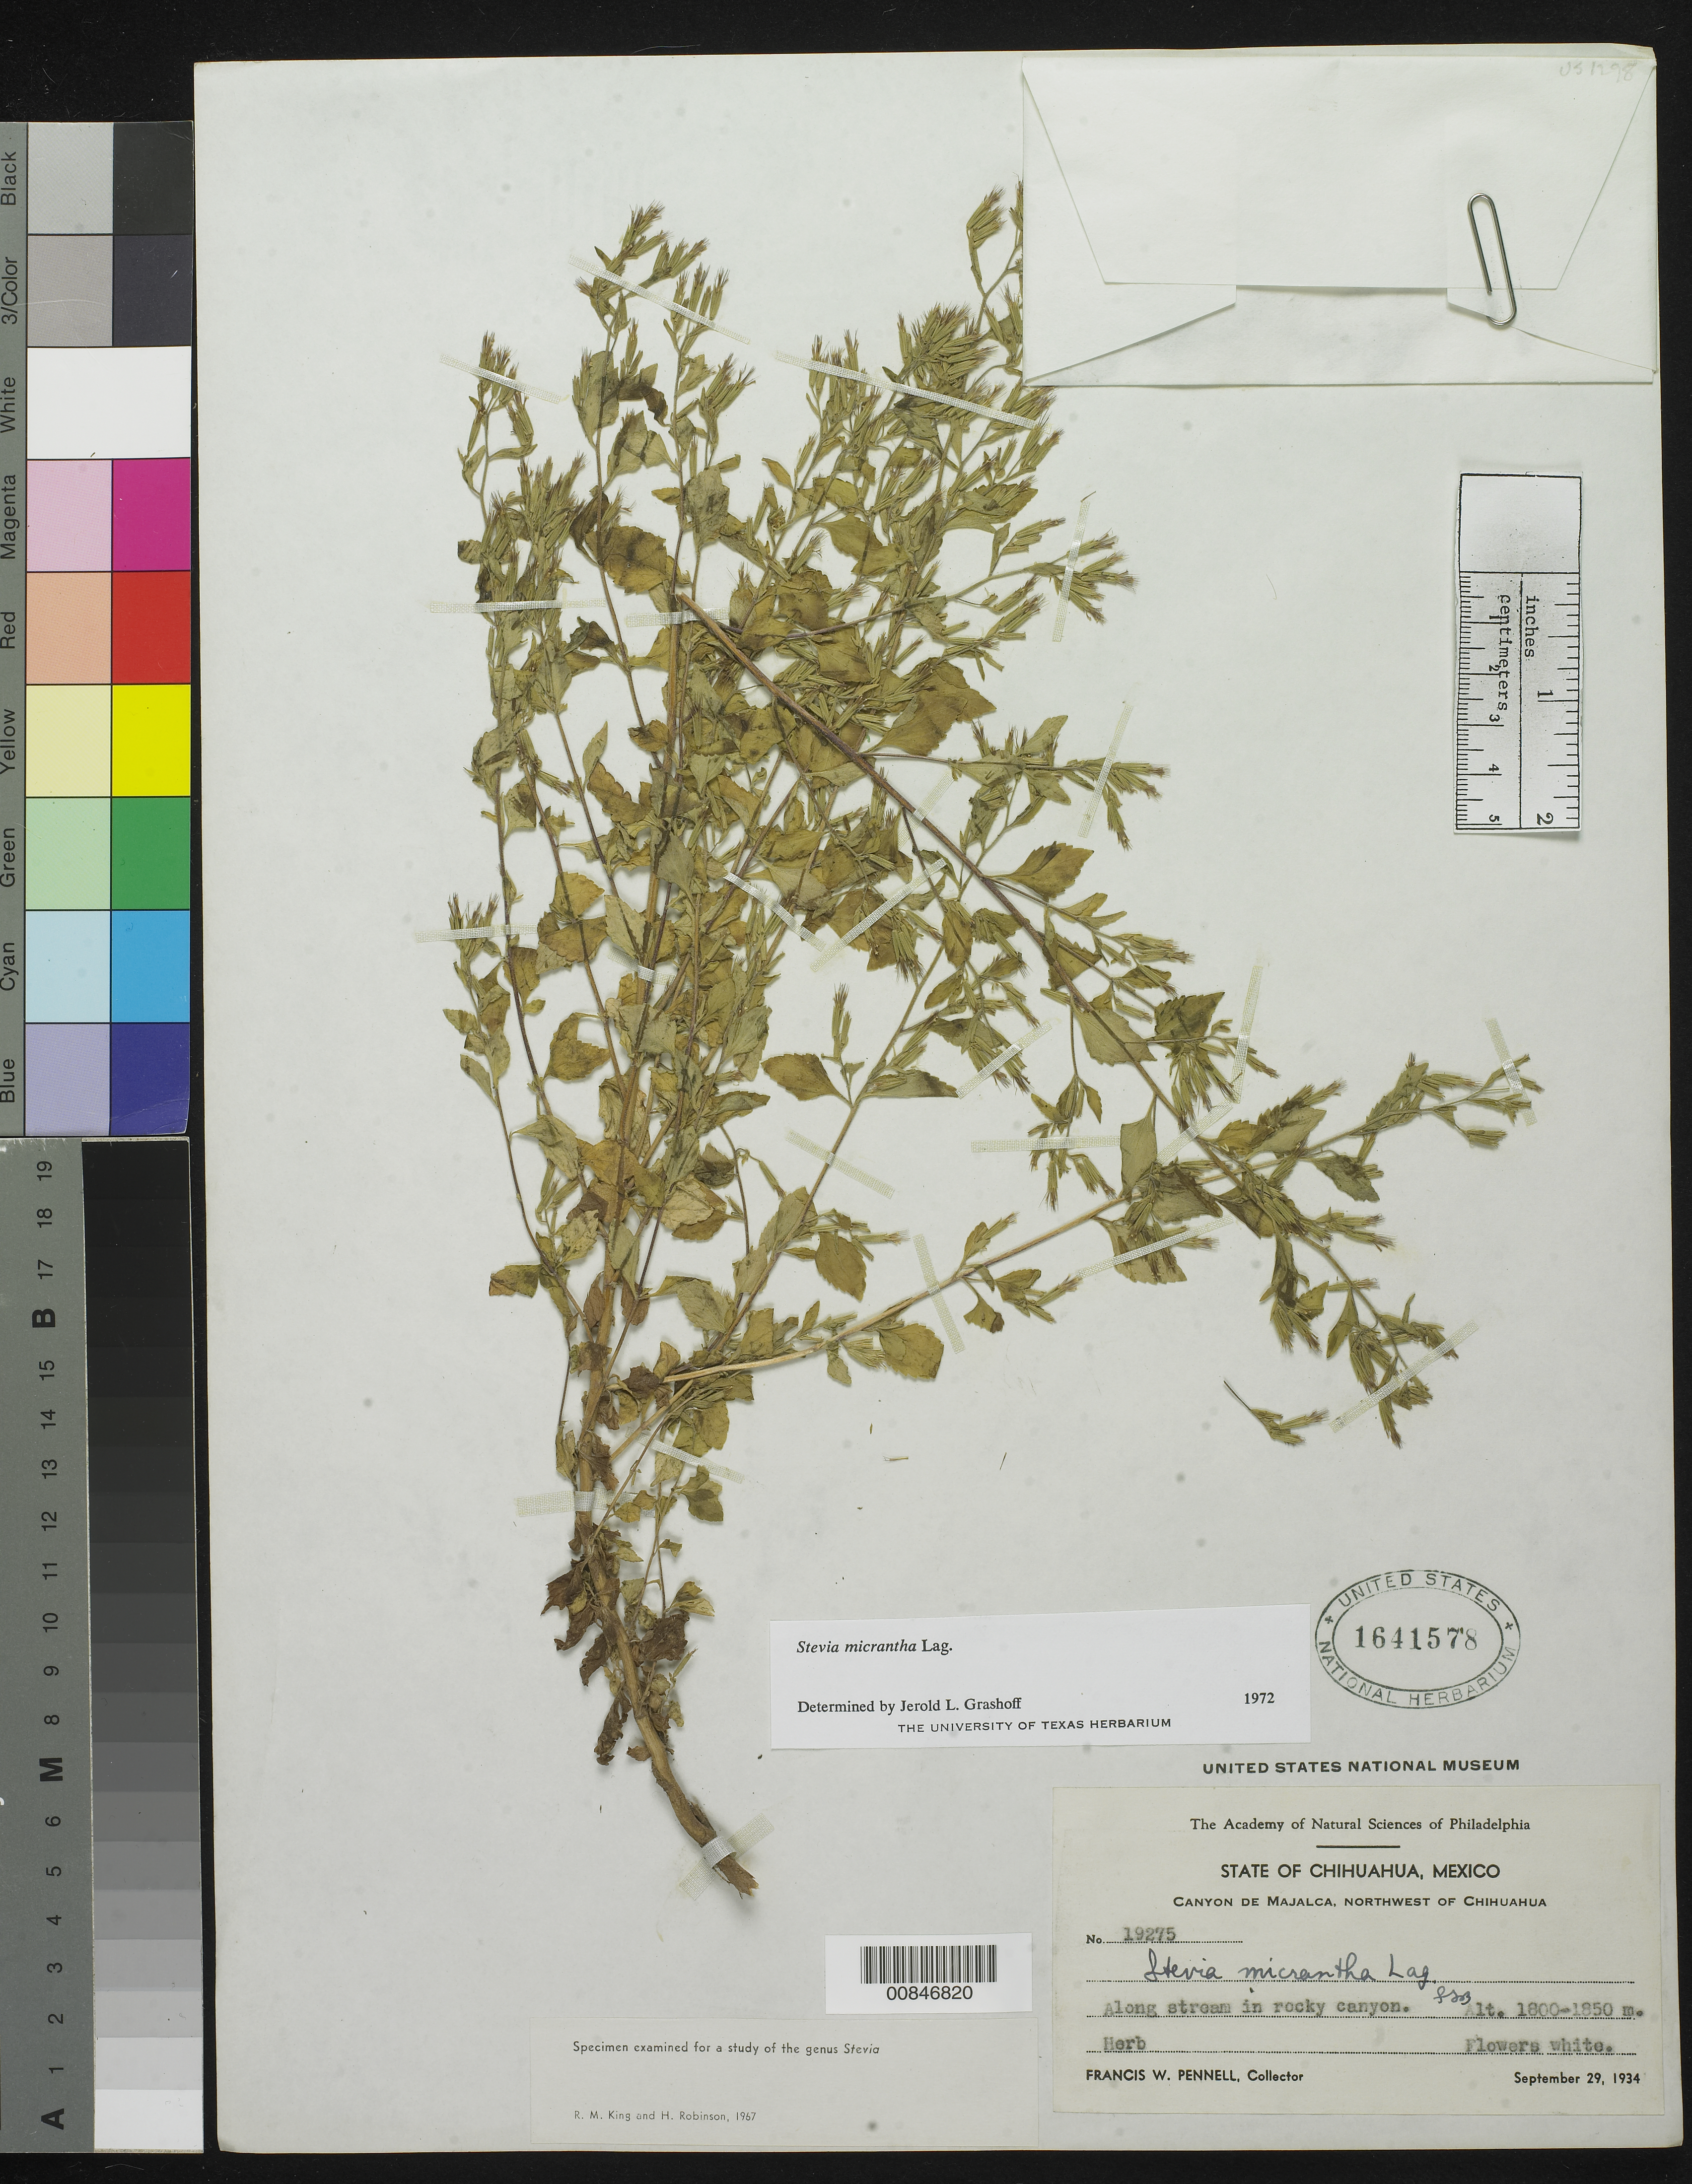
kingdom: Plantae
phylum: Tracheophyta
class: Magnoliopsida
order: Asterales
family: Asteraceae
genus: Stevia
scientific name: Stevia micrantha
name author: Lag.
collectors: F. W. Pennell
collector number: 19275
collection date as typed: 29 Sep 1934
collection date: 1934-09-29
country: Mexico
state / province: Chihuahua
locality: Canyon de Majalca, northwest of Chihuahua.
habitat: Along stream in rocky canyon.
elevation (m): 1850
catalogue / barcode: US 1641578